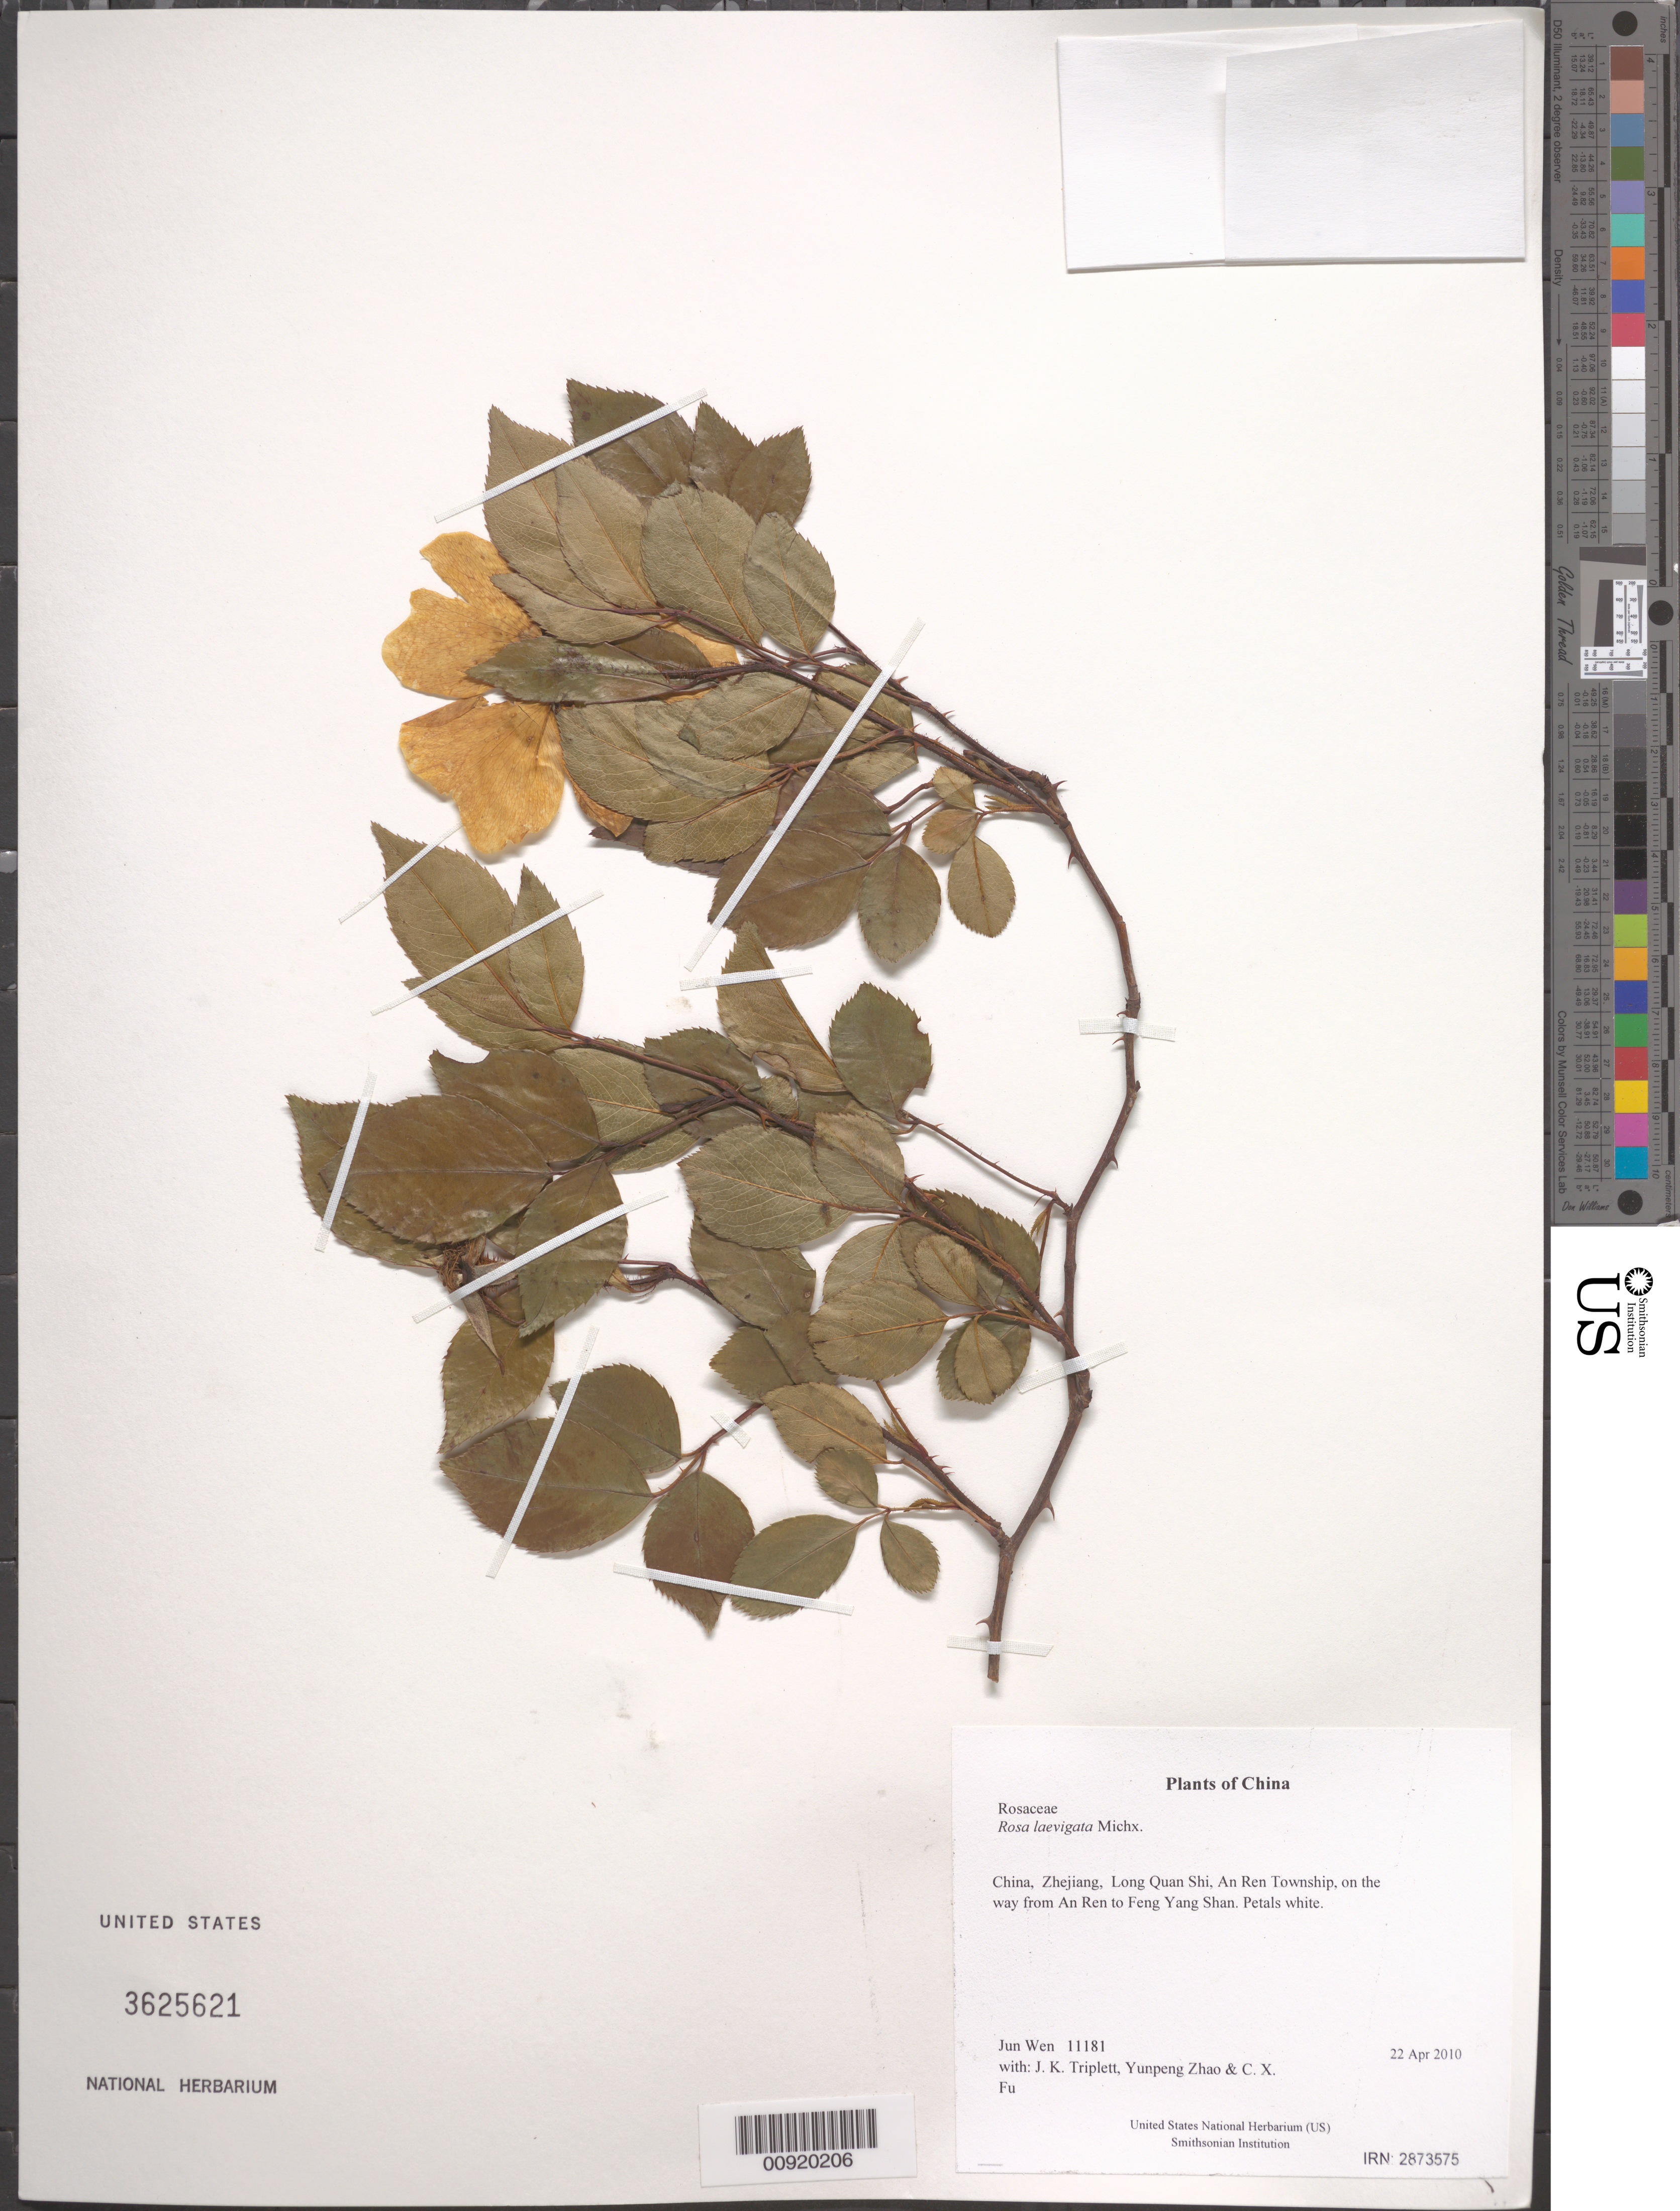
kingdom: Plantae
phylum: Tracheophyta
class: Magnoliopsida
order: Rosales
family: Rosaceae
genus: Rosa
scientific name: Rosa laevigata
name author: Michx.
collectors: J. Wen, J. K. Triplett, Yunpeng Zhao & C. X. Fu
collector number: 11181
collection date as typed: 22 Apr 2010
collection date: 2010-04-22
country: China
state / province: Zhejiang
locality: Long Quan Shi, An Ren Township, on the way from An Ren to Feng Yang Shan.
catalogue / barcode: US 3625621